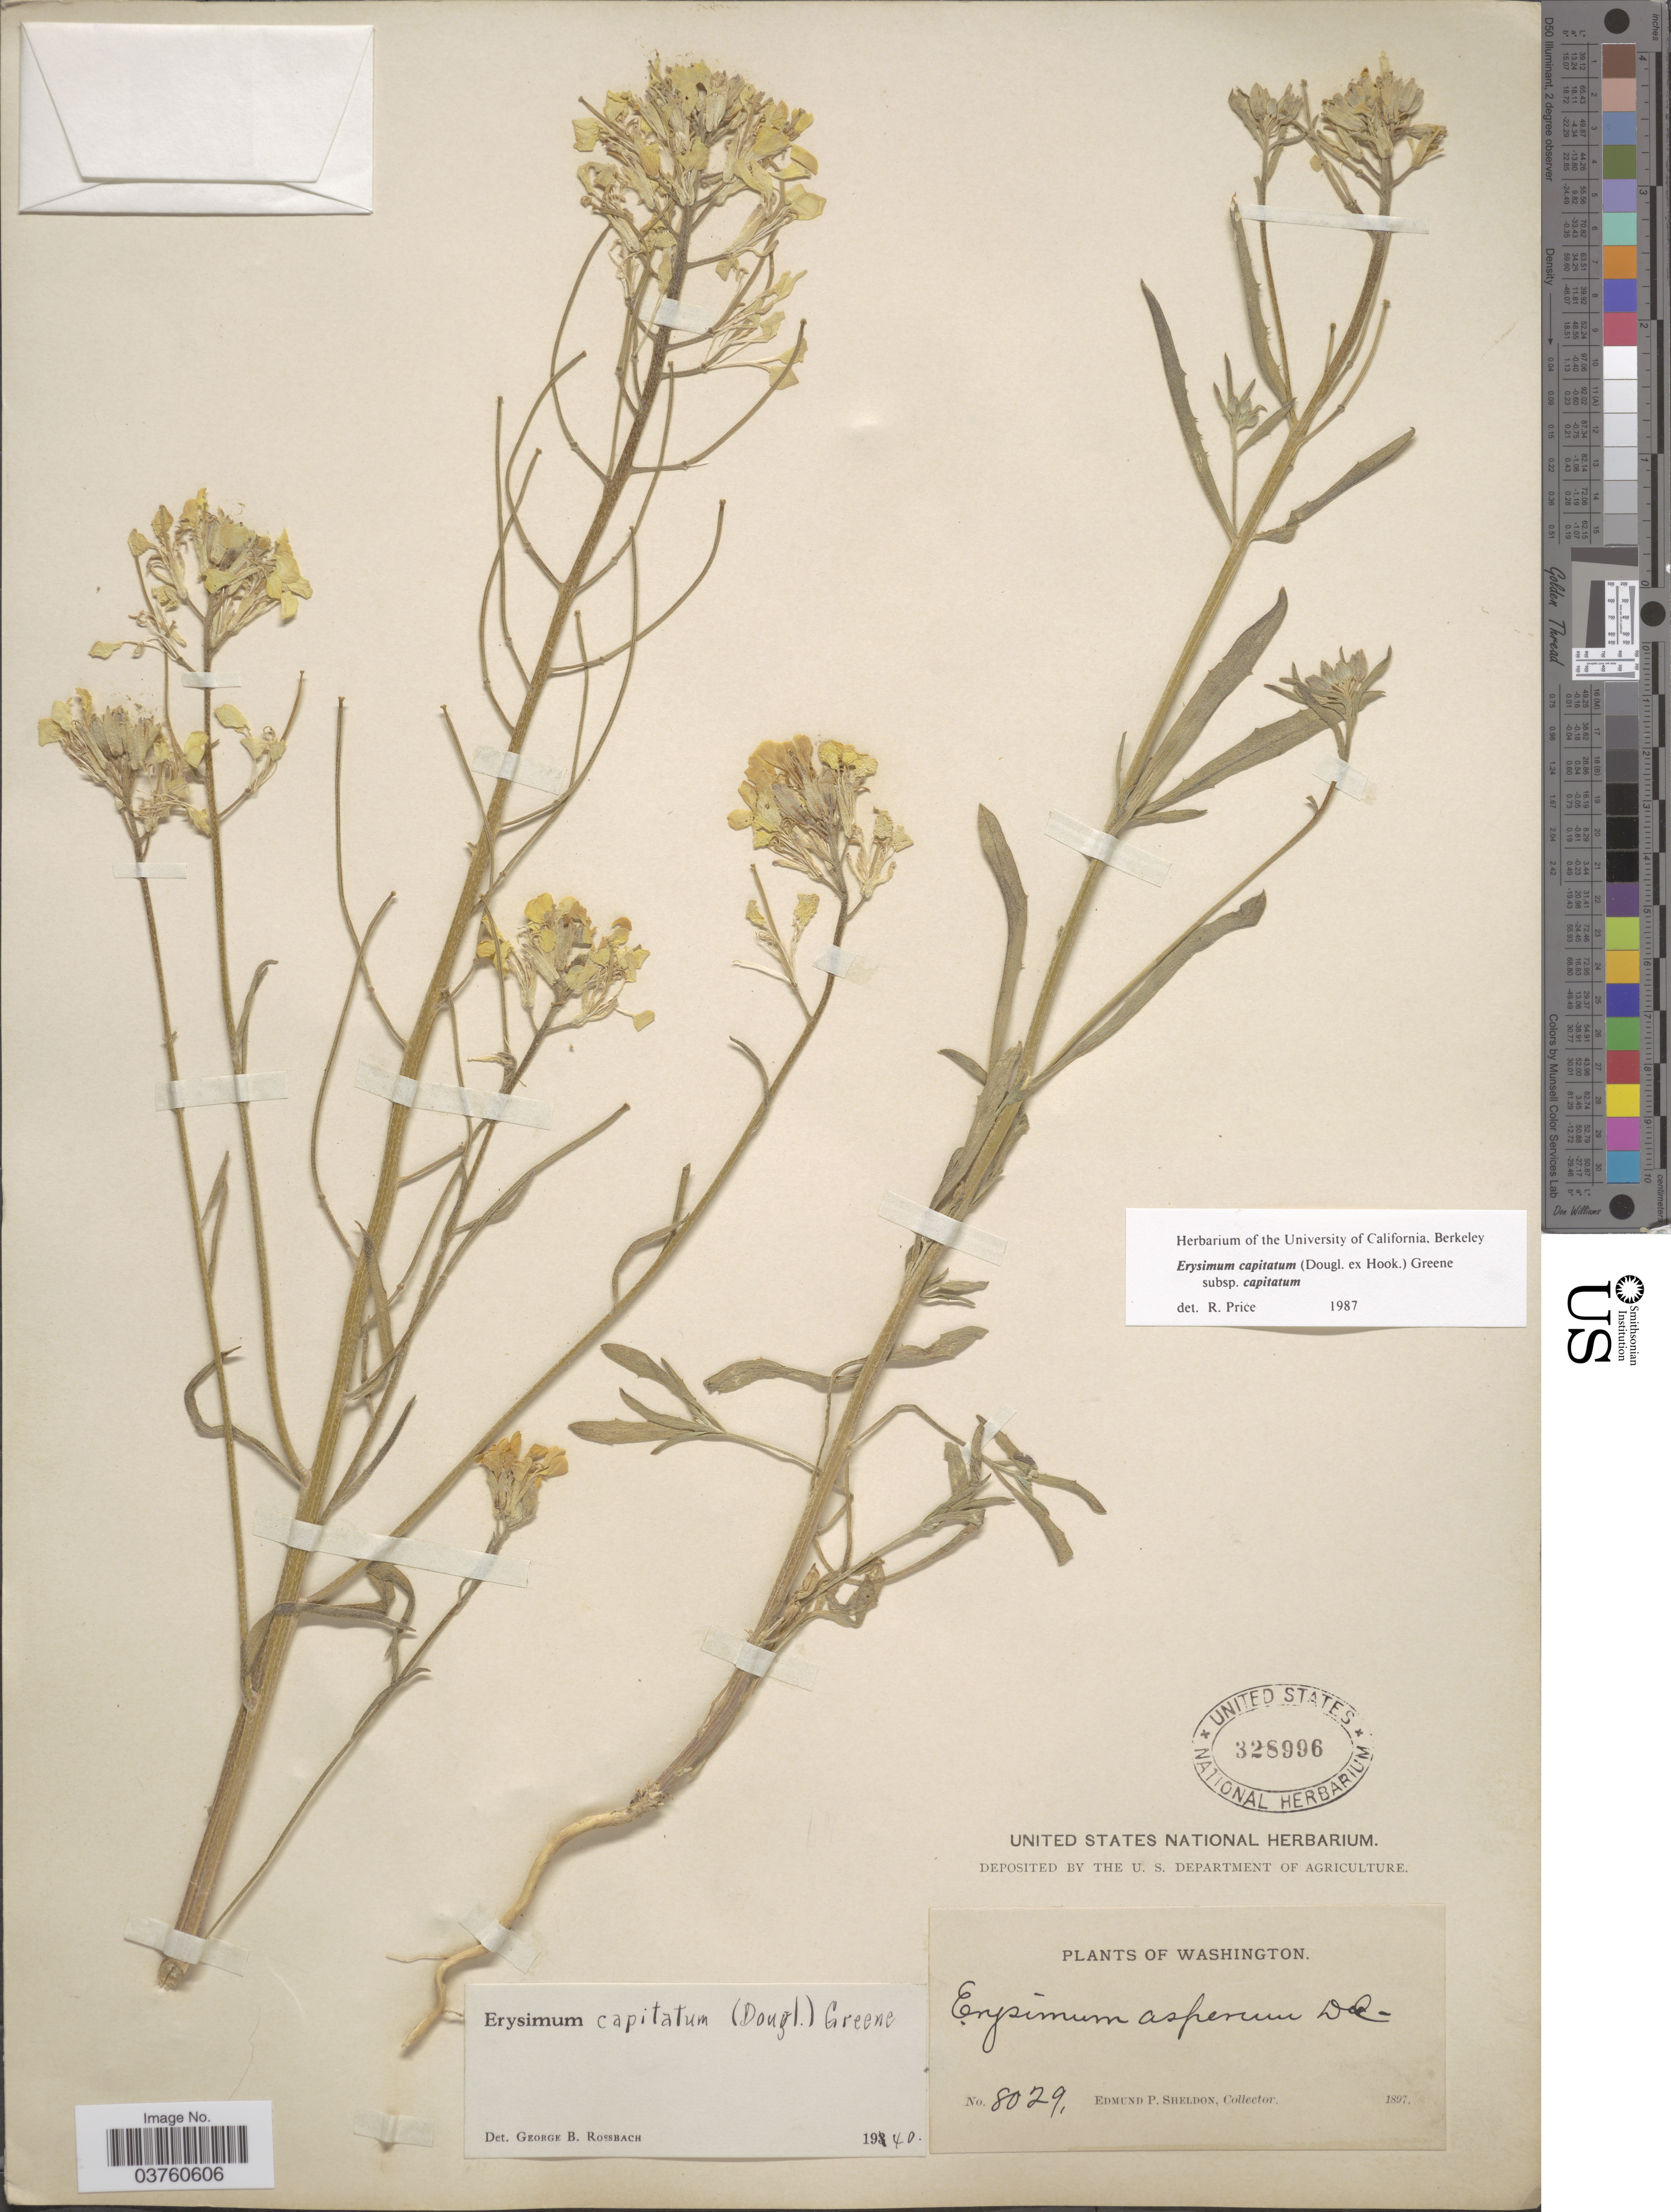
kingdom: Plantae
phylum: Tracheophyta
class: Magnoliopsida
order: Brassicales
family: Brassicaceae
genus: Erysimum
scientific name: Erysimum capitatum subsp. capitatum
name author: (Douglas ex Hook.) Greene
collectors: E. P. Sheldon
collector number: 8029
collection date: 1897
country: United States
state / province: Washington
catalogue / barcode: US 328996